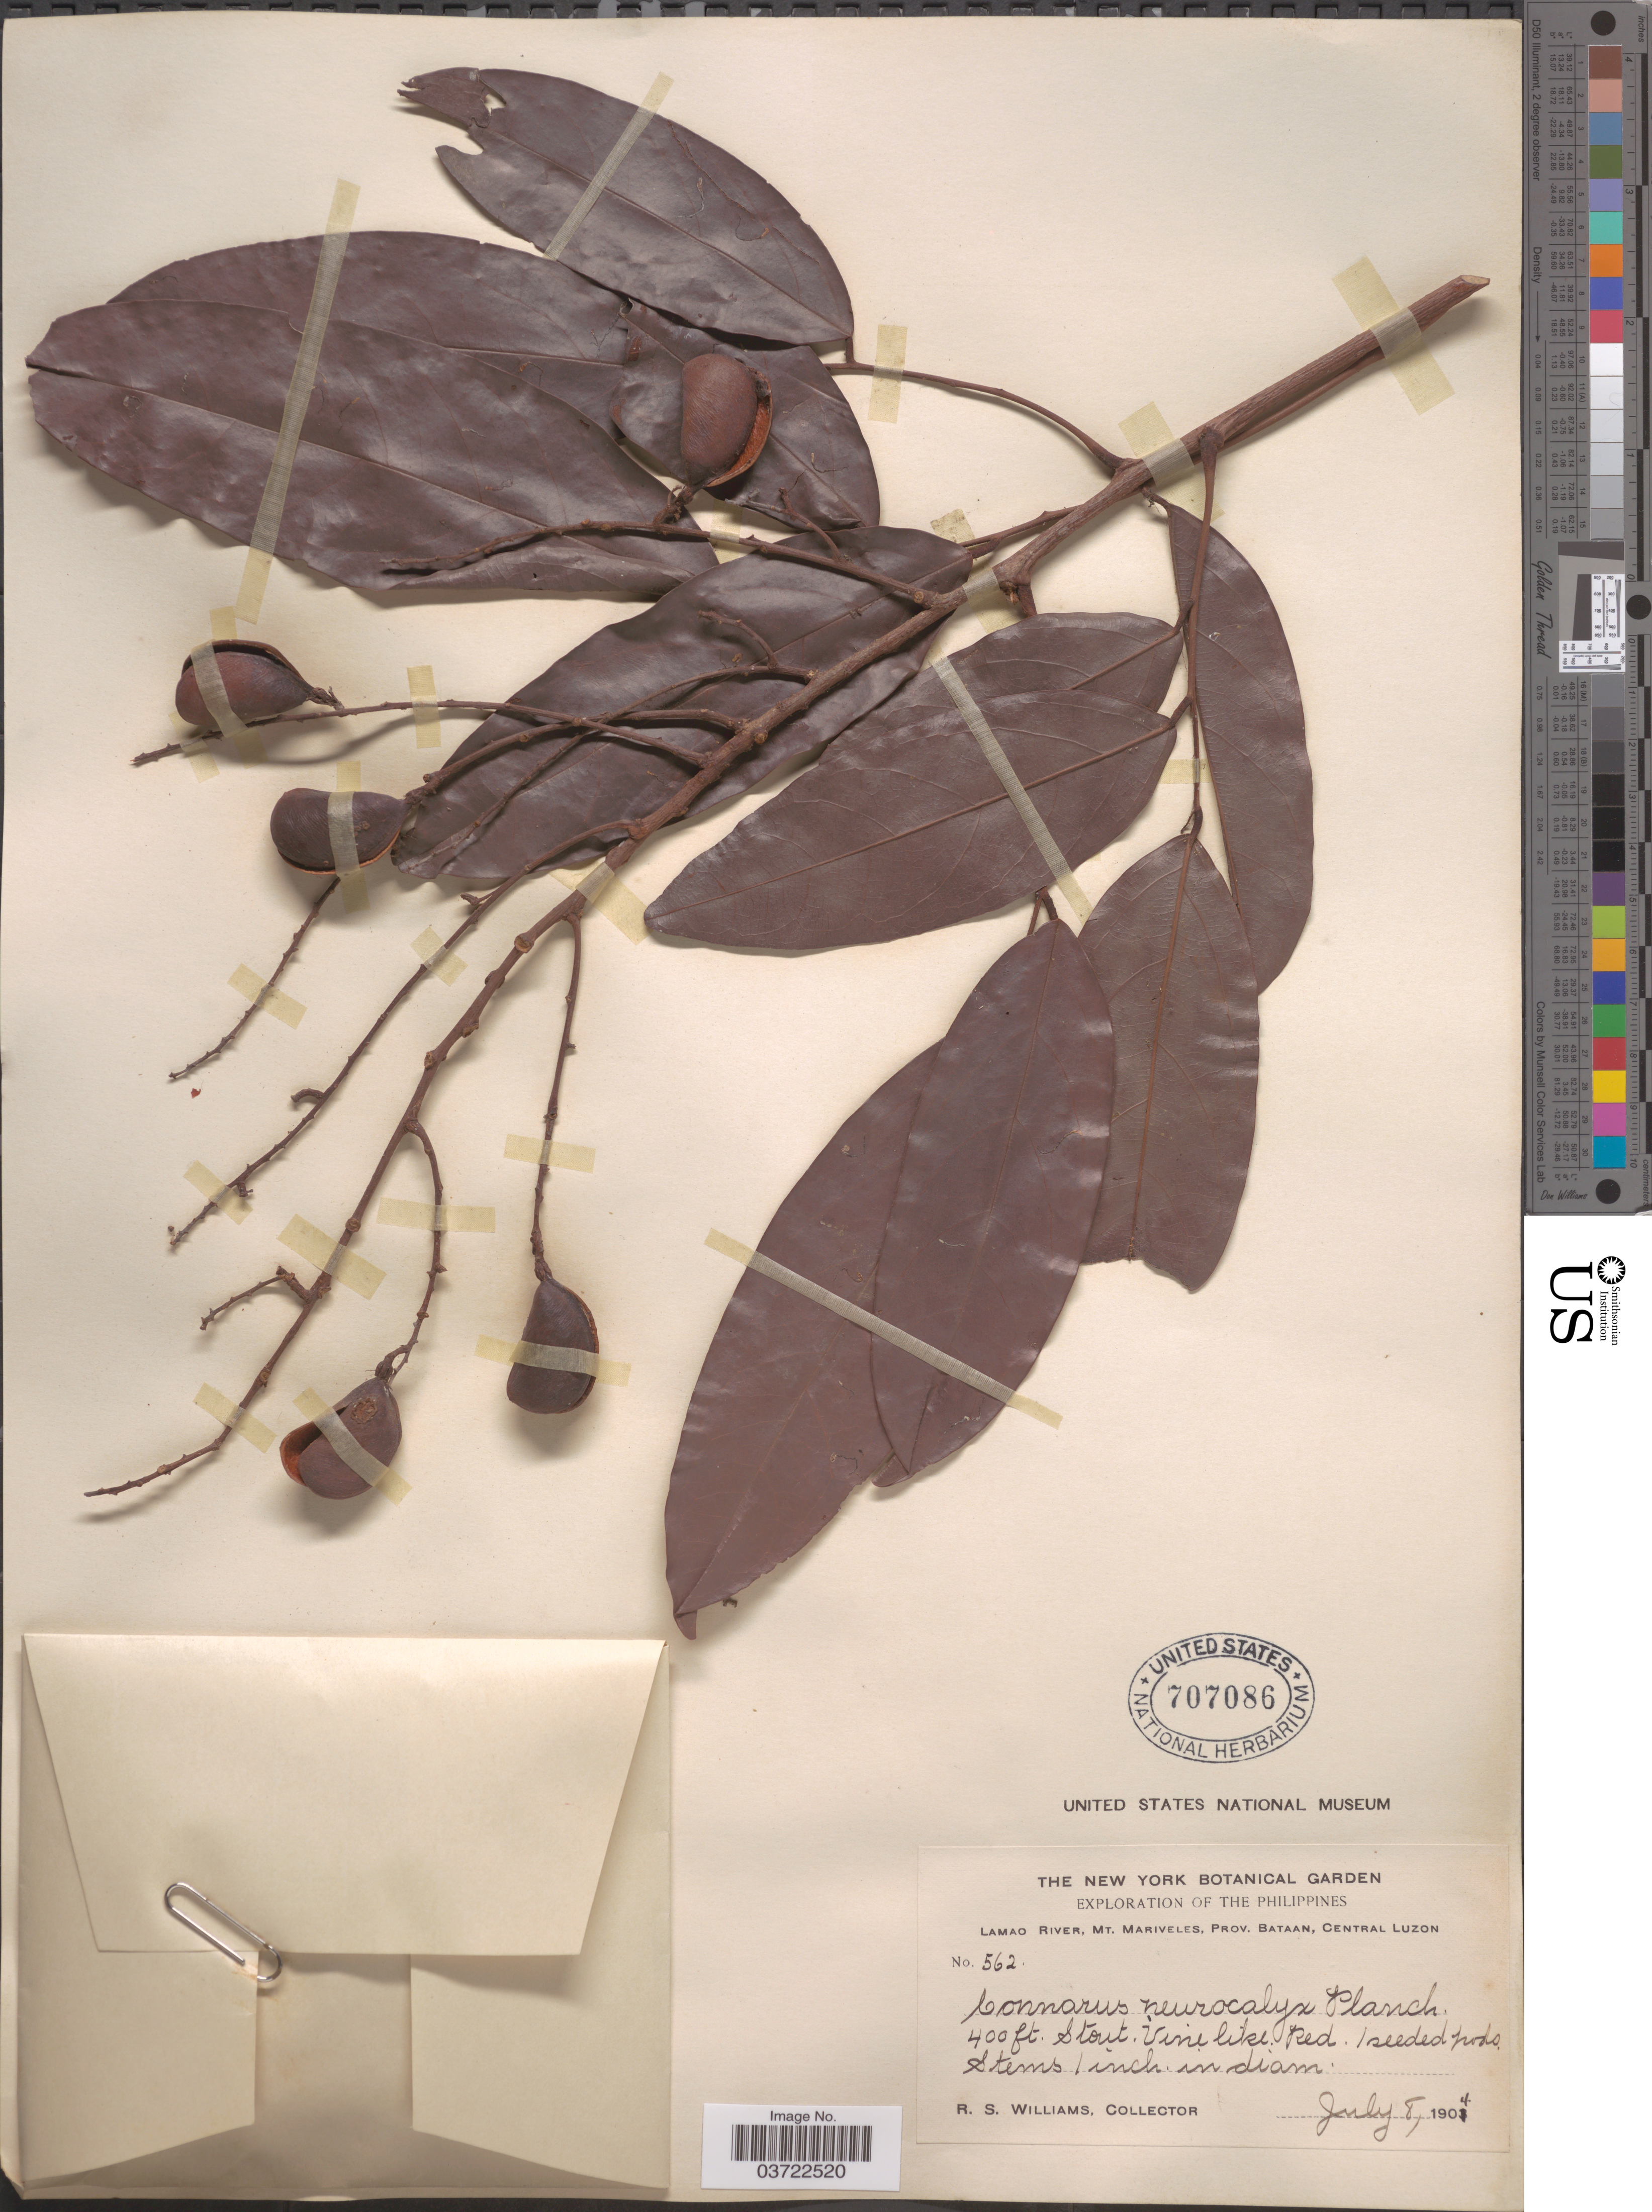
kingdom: Plantae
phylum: Tracheophyta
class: Magnoliopsida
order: Oxalidales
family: Connaraceae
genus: Connarus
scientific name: Connarus neurocalyx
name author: Planch.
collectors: R. S. Williams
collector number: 562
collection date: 1904-07-08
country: Philippines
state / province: Central Luzon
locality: Lamao River, Mt. Mariveles, Prov. Bataan.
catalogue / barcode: US 707086